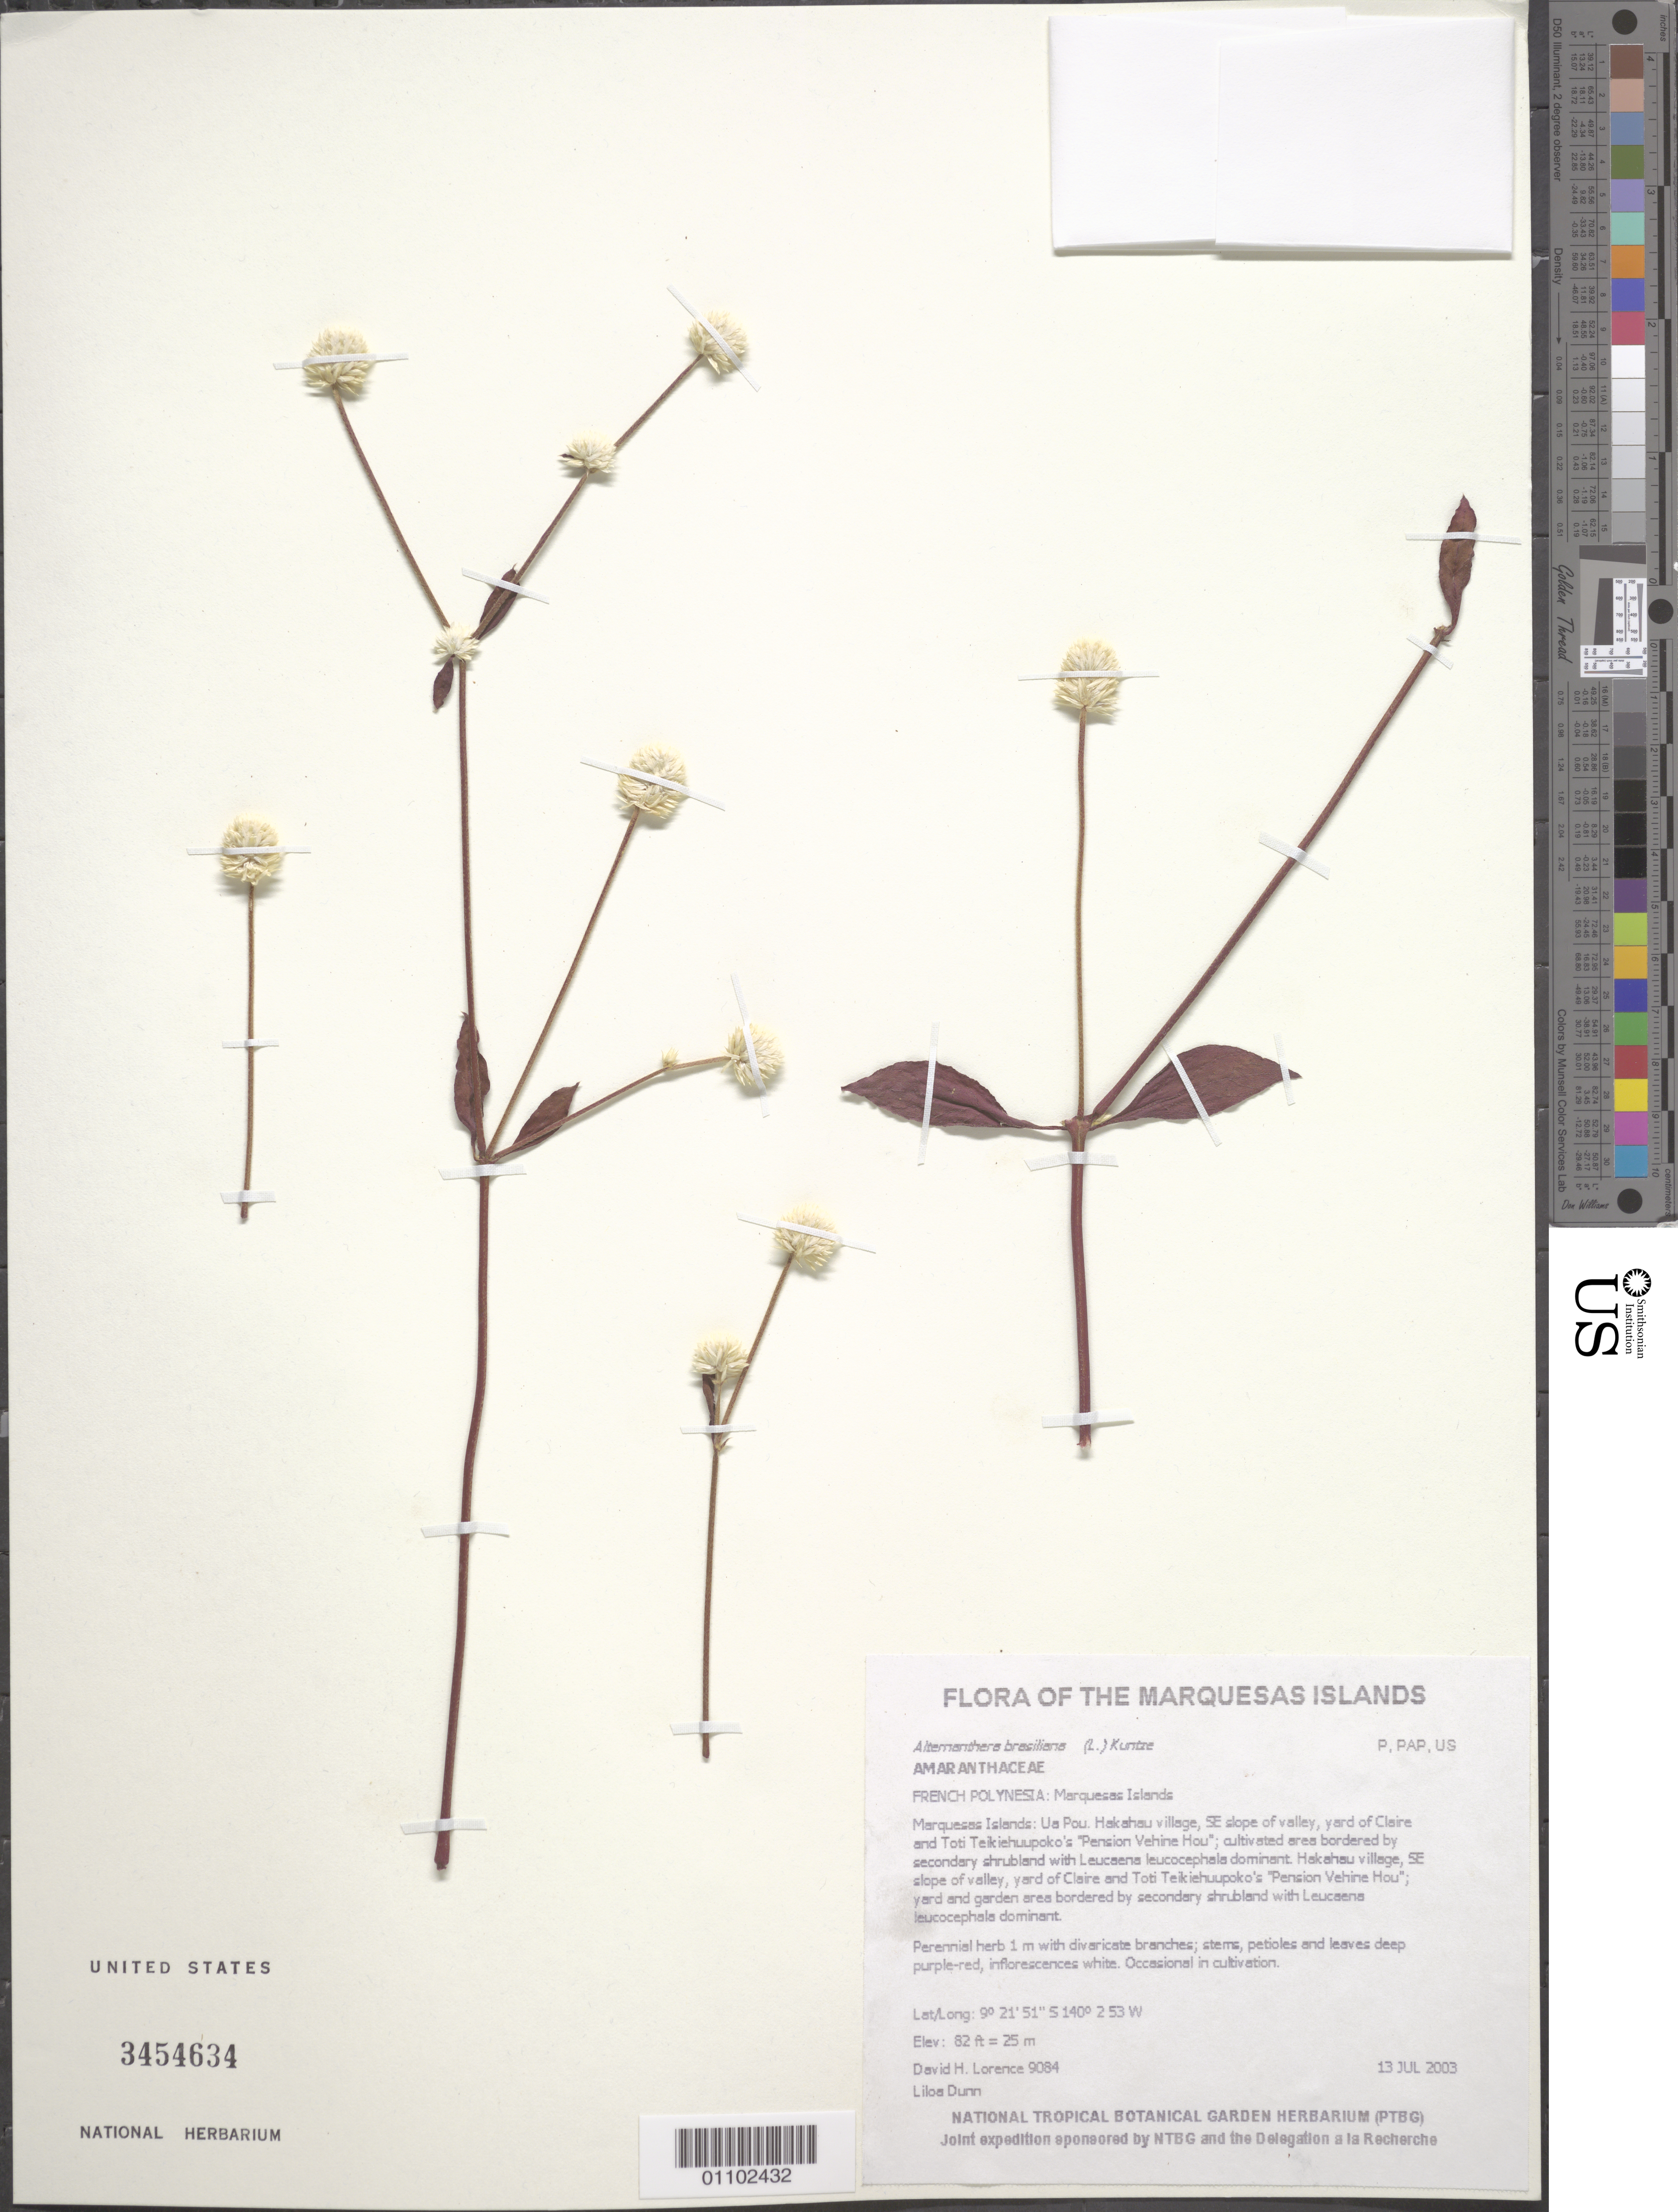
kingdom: Plantae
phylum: Tracheophyta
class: Magnoliopsida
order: Caryophyllales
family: Amaranthaceae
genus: Alternanthera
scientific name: Alternanthera brasiliana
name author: (L.) Kuntze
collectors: D. Lorence & L. Dunn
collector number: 9084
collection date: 2003-07-13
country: French Polynesia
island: Ua Pou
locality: Hakahau village, SE slope of valley, yard of Claire and Toti Teikiehuupoko's "Pension Vehine Hou"; cultivated area bordered by secondary shrubland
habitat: Yard and garden area bordered by secondary shrubland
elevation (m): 25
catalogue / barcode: US 3454634